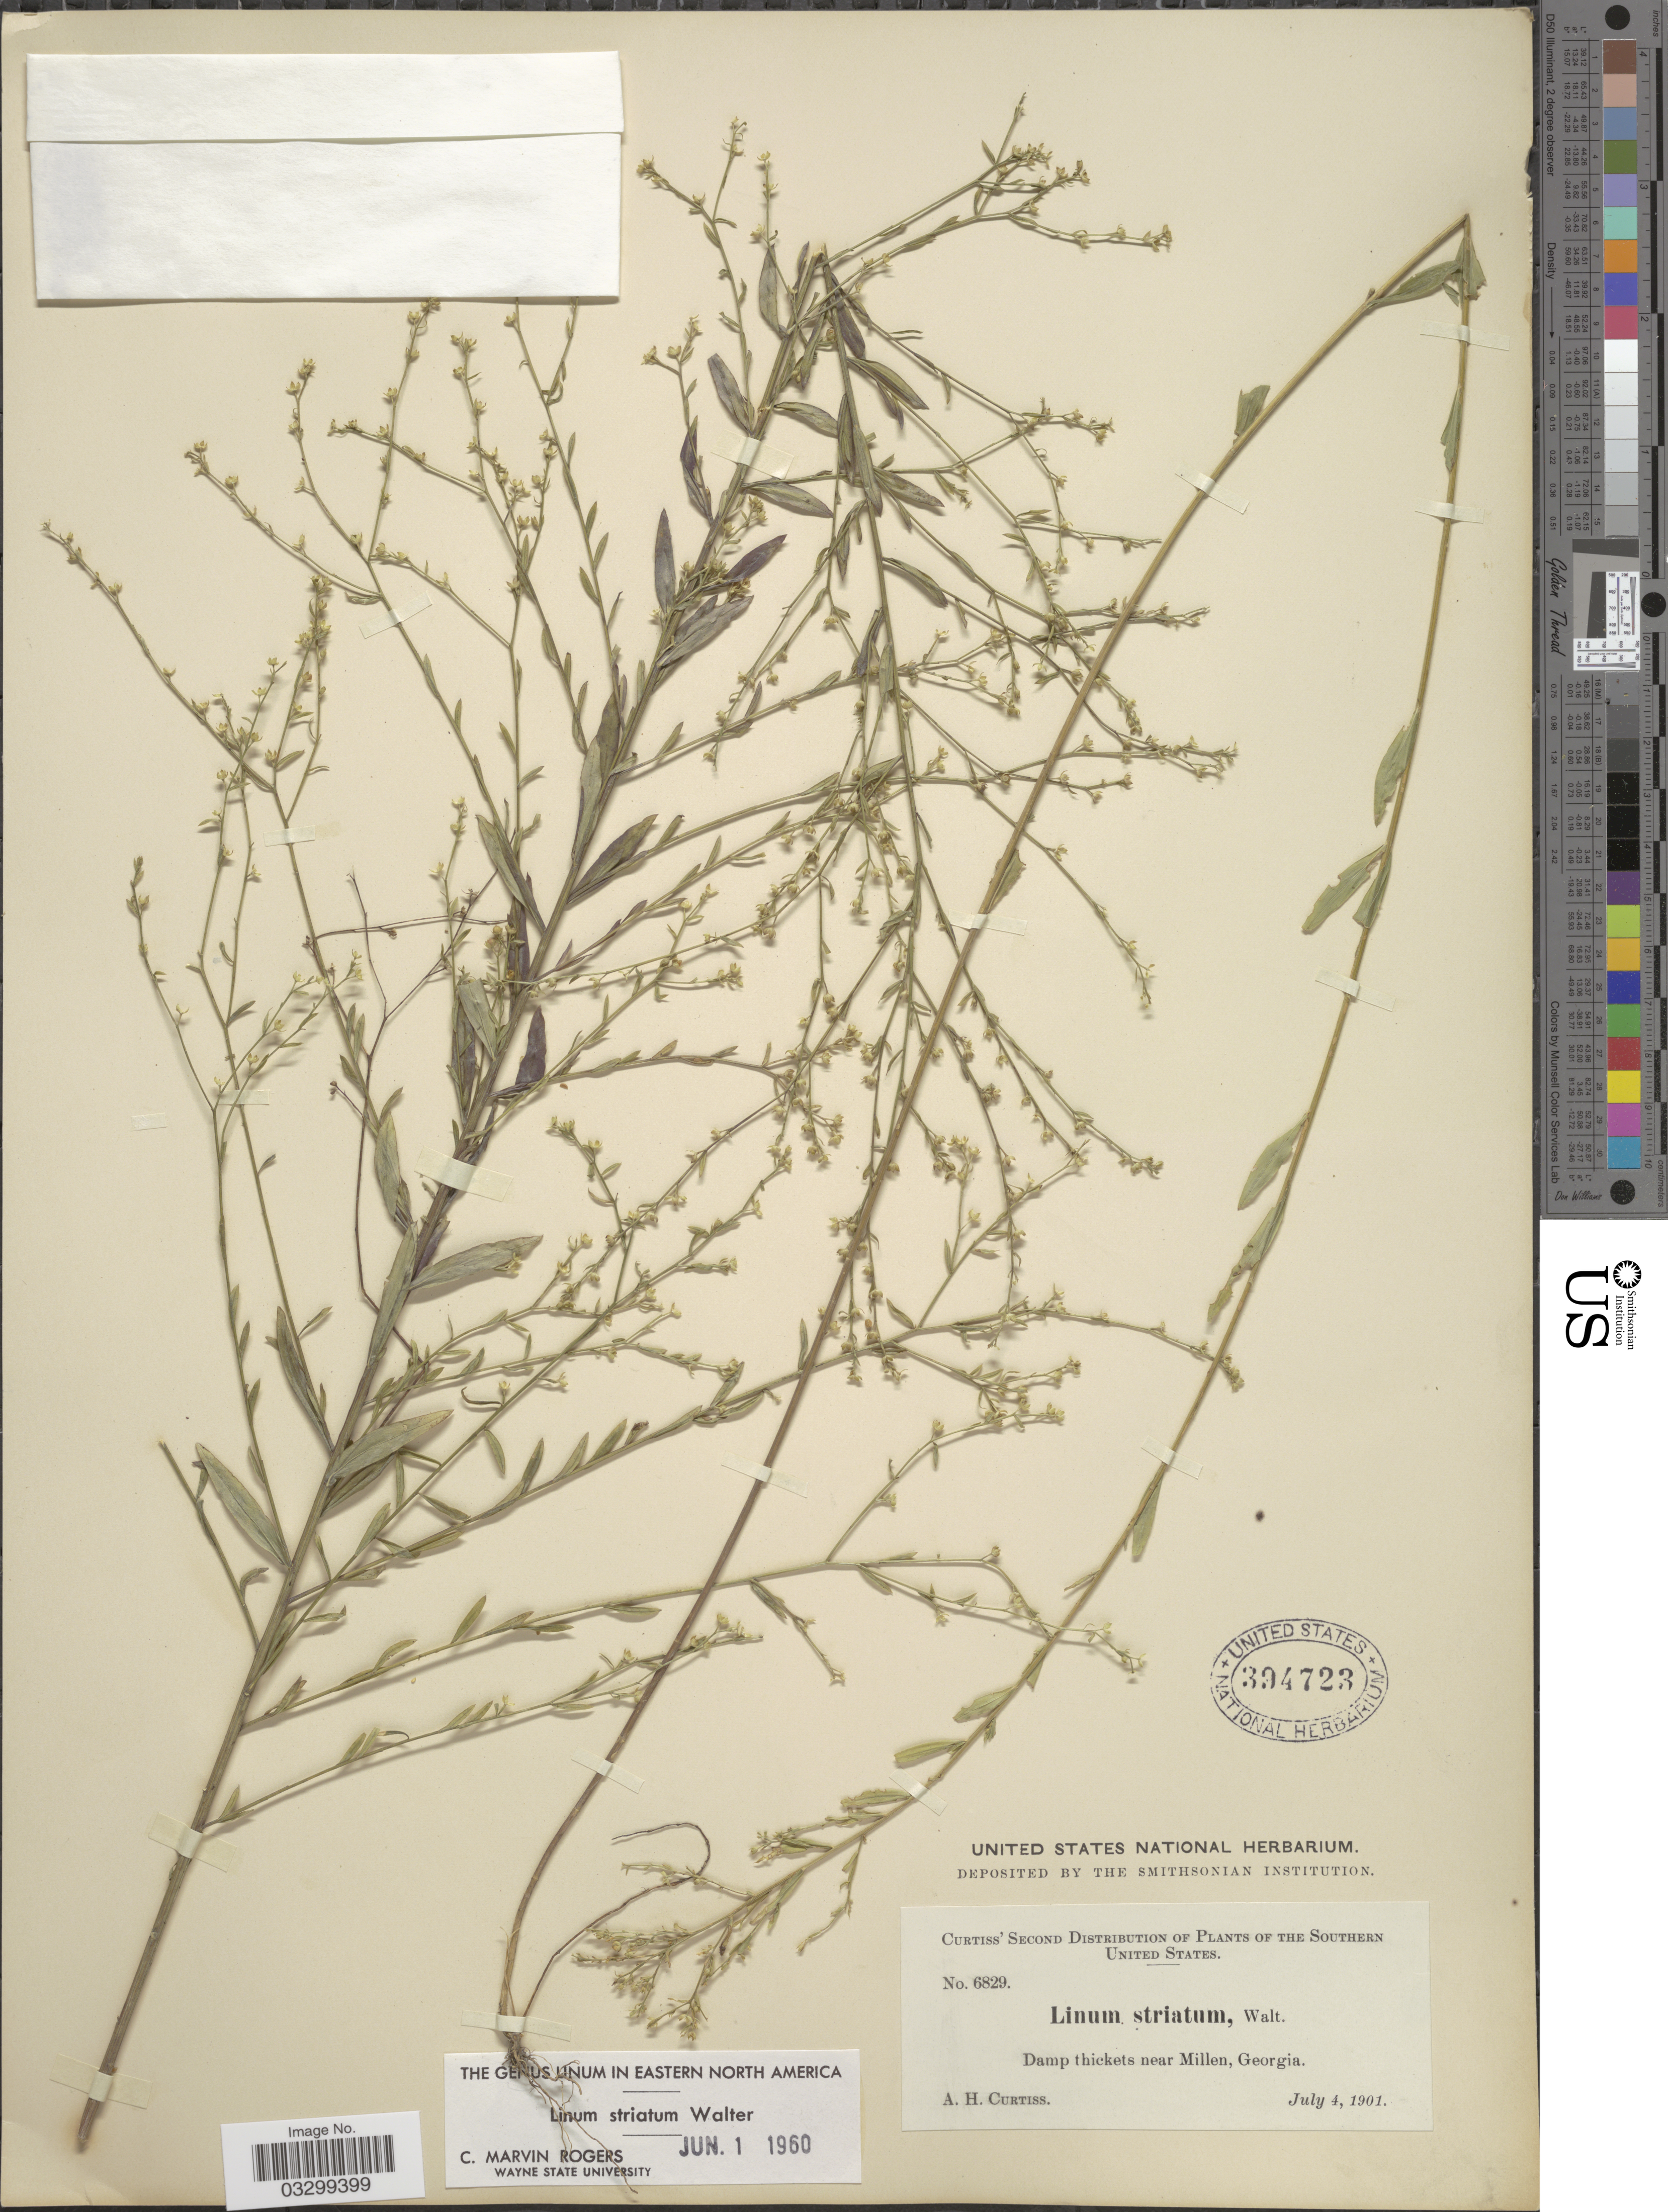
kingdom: Plantae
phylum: Tracheophyta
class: Magnoliopsida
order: Malpighiales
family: Linaceae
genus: Linum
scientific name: Linum striatum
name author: Walter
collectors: A. H. Curtiss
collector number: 6829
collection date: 1901-07-04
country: United States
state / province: Georgia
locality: Southern United States. Damp thickets near Millen.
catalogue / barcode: US 394723